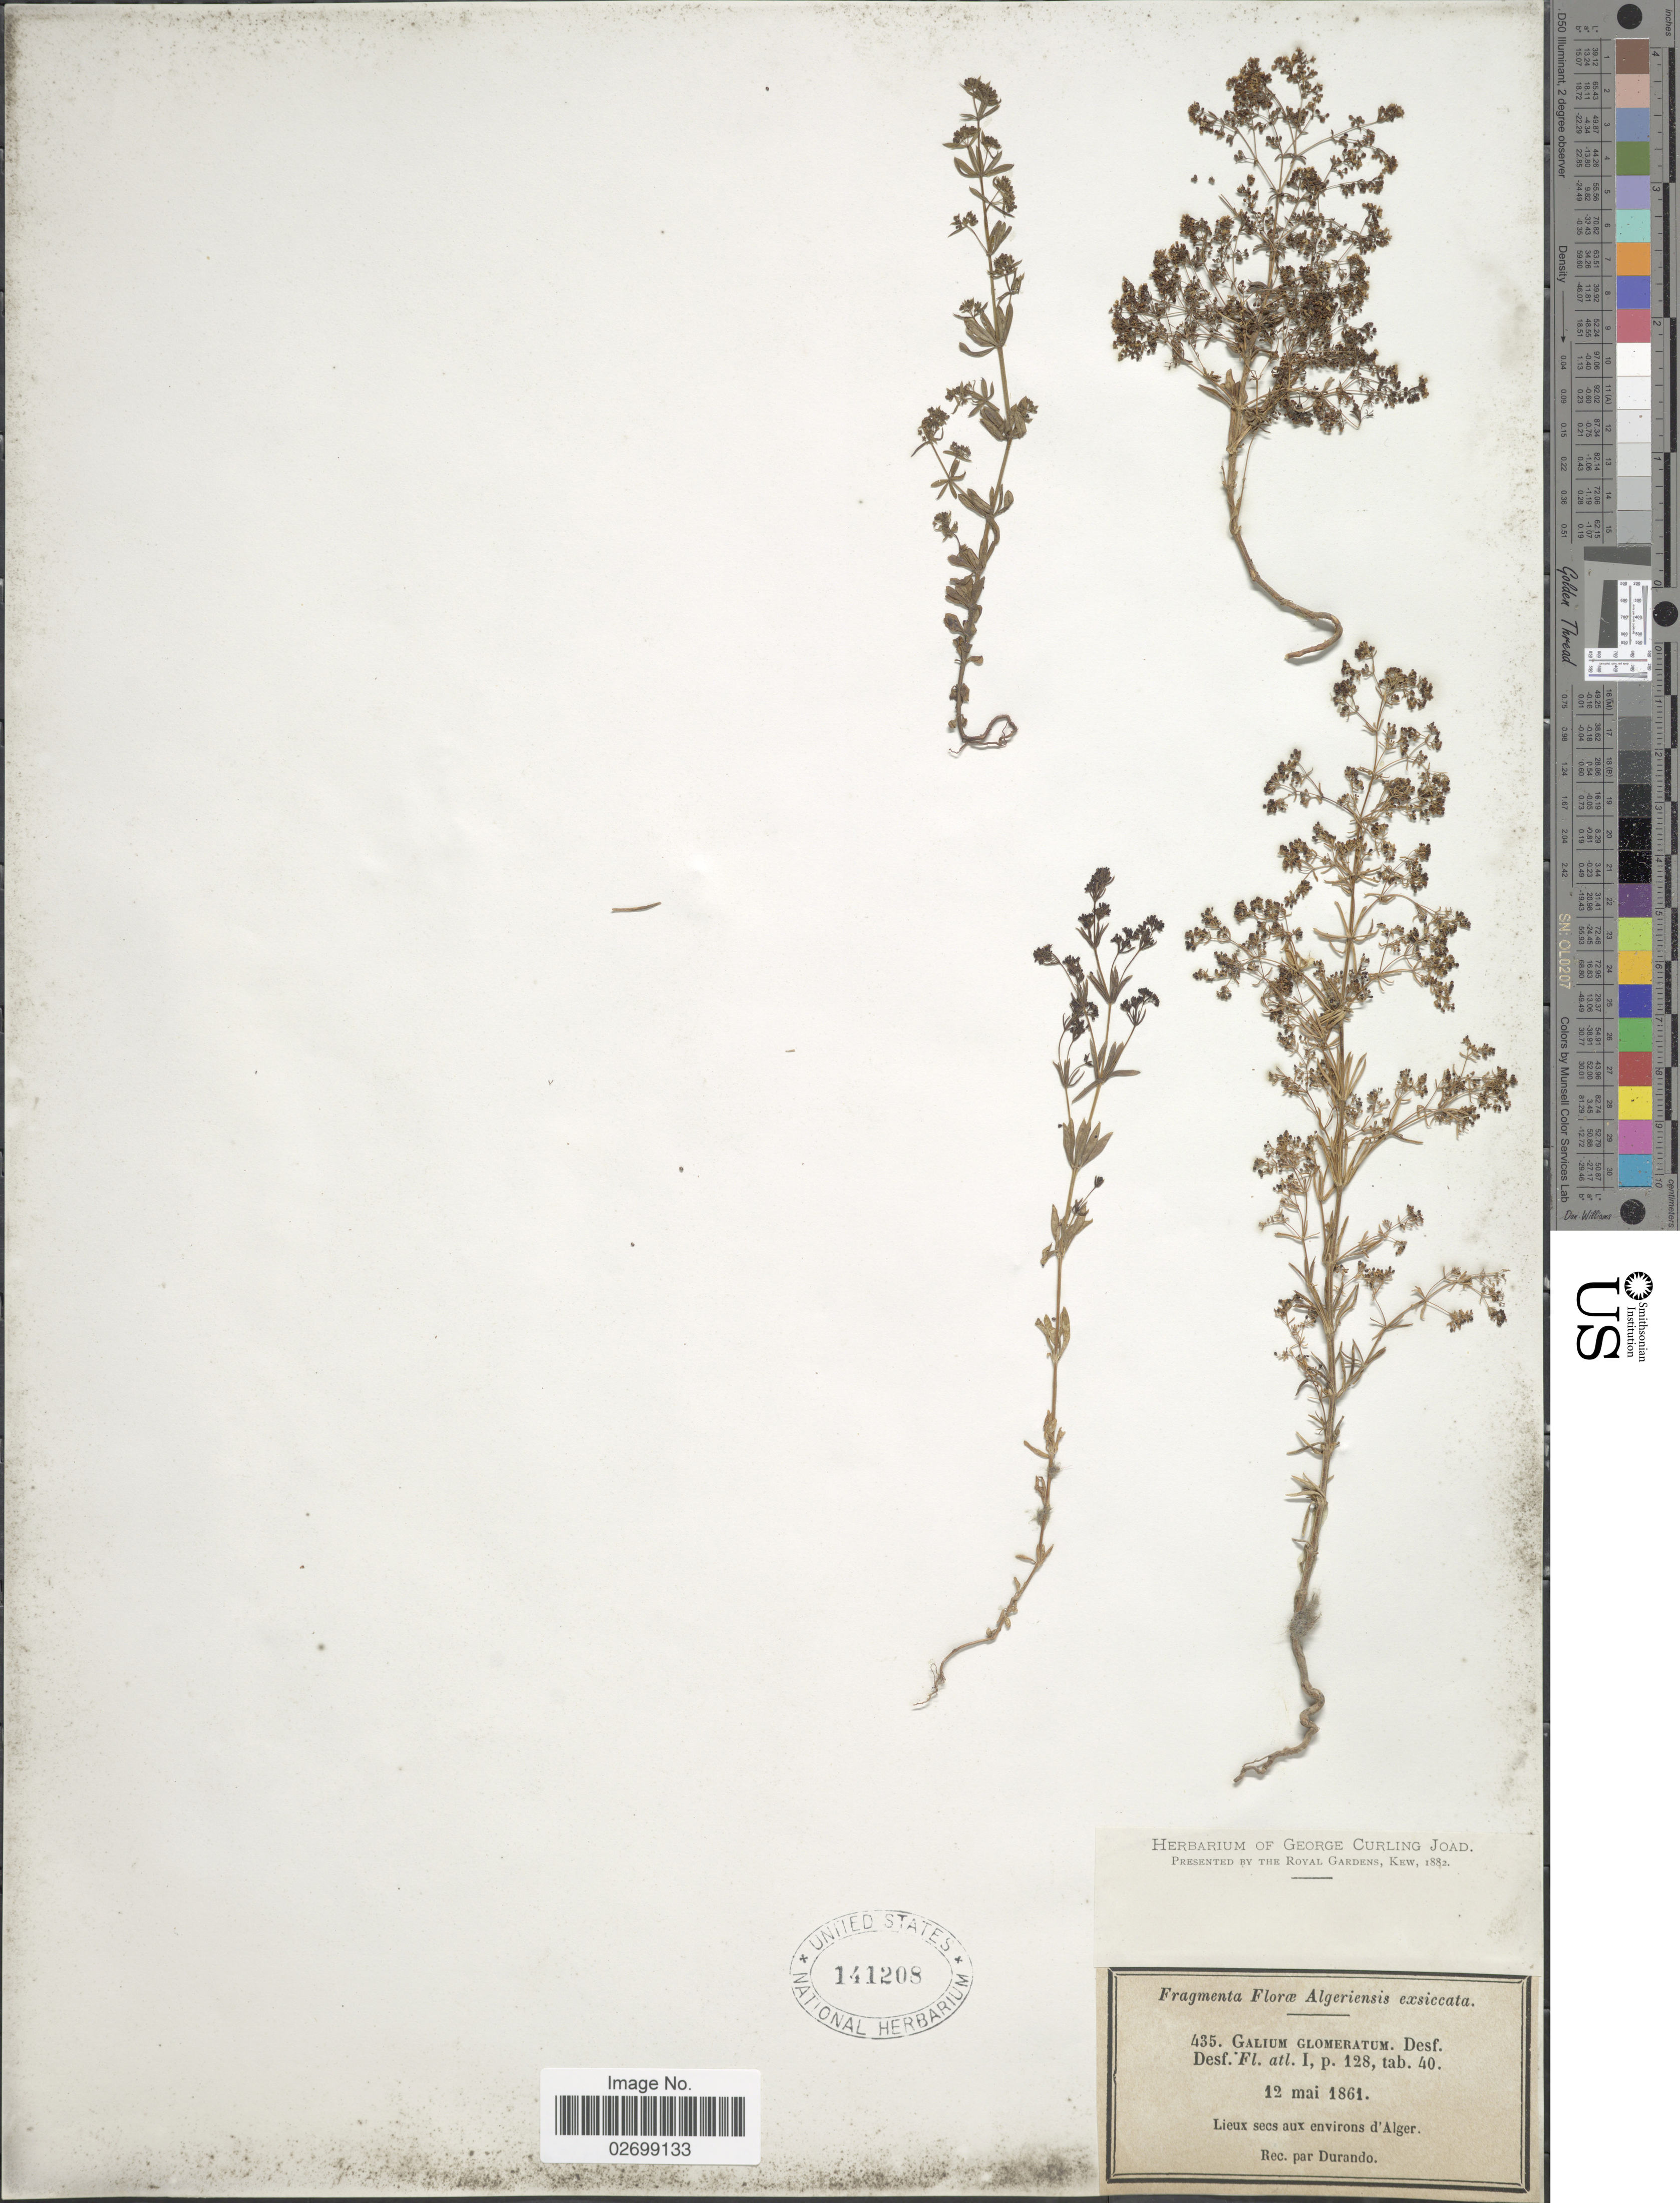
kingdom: Plantae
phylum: Tracheophyta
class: Magnoliopsida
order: Gentianales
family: Rubiaceae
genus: Galium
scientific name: Galium glomeratum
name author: Desf.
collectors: Durando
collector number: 435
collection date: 1861-05-12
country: Algeria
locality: Lieux secs aux environs d'Alger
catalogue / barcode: US 141208